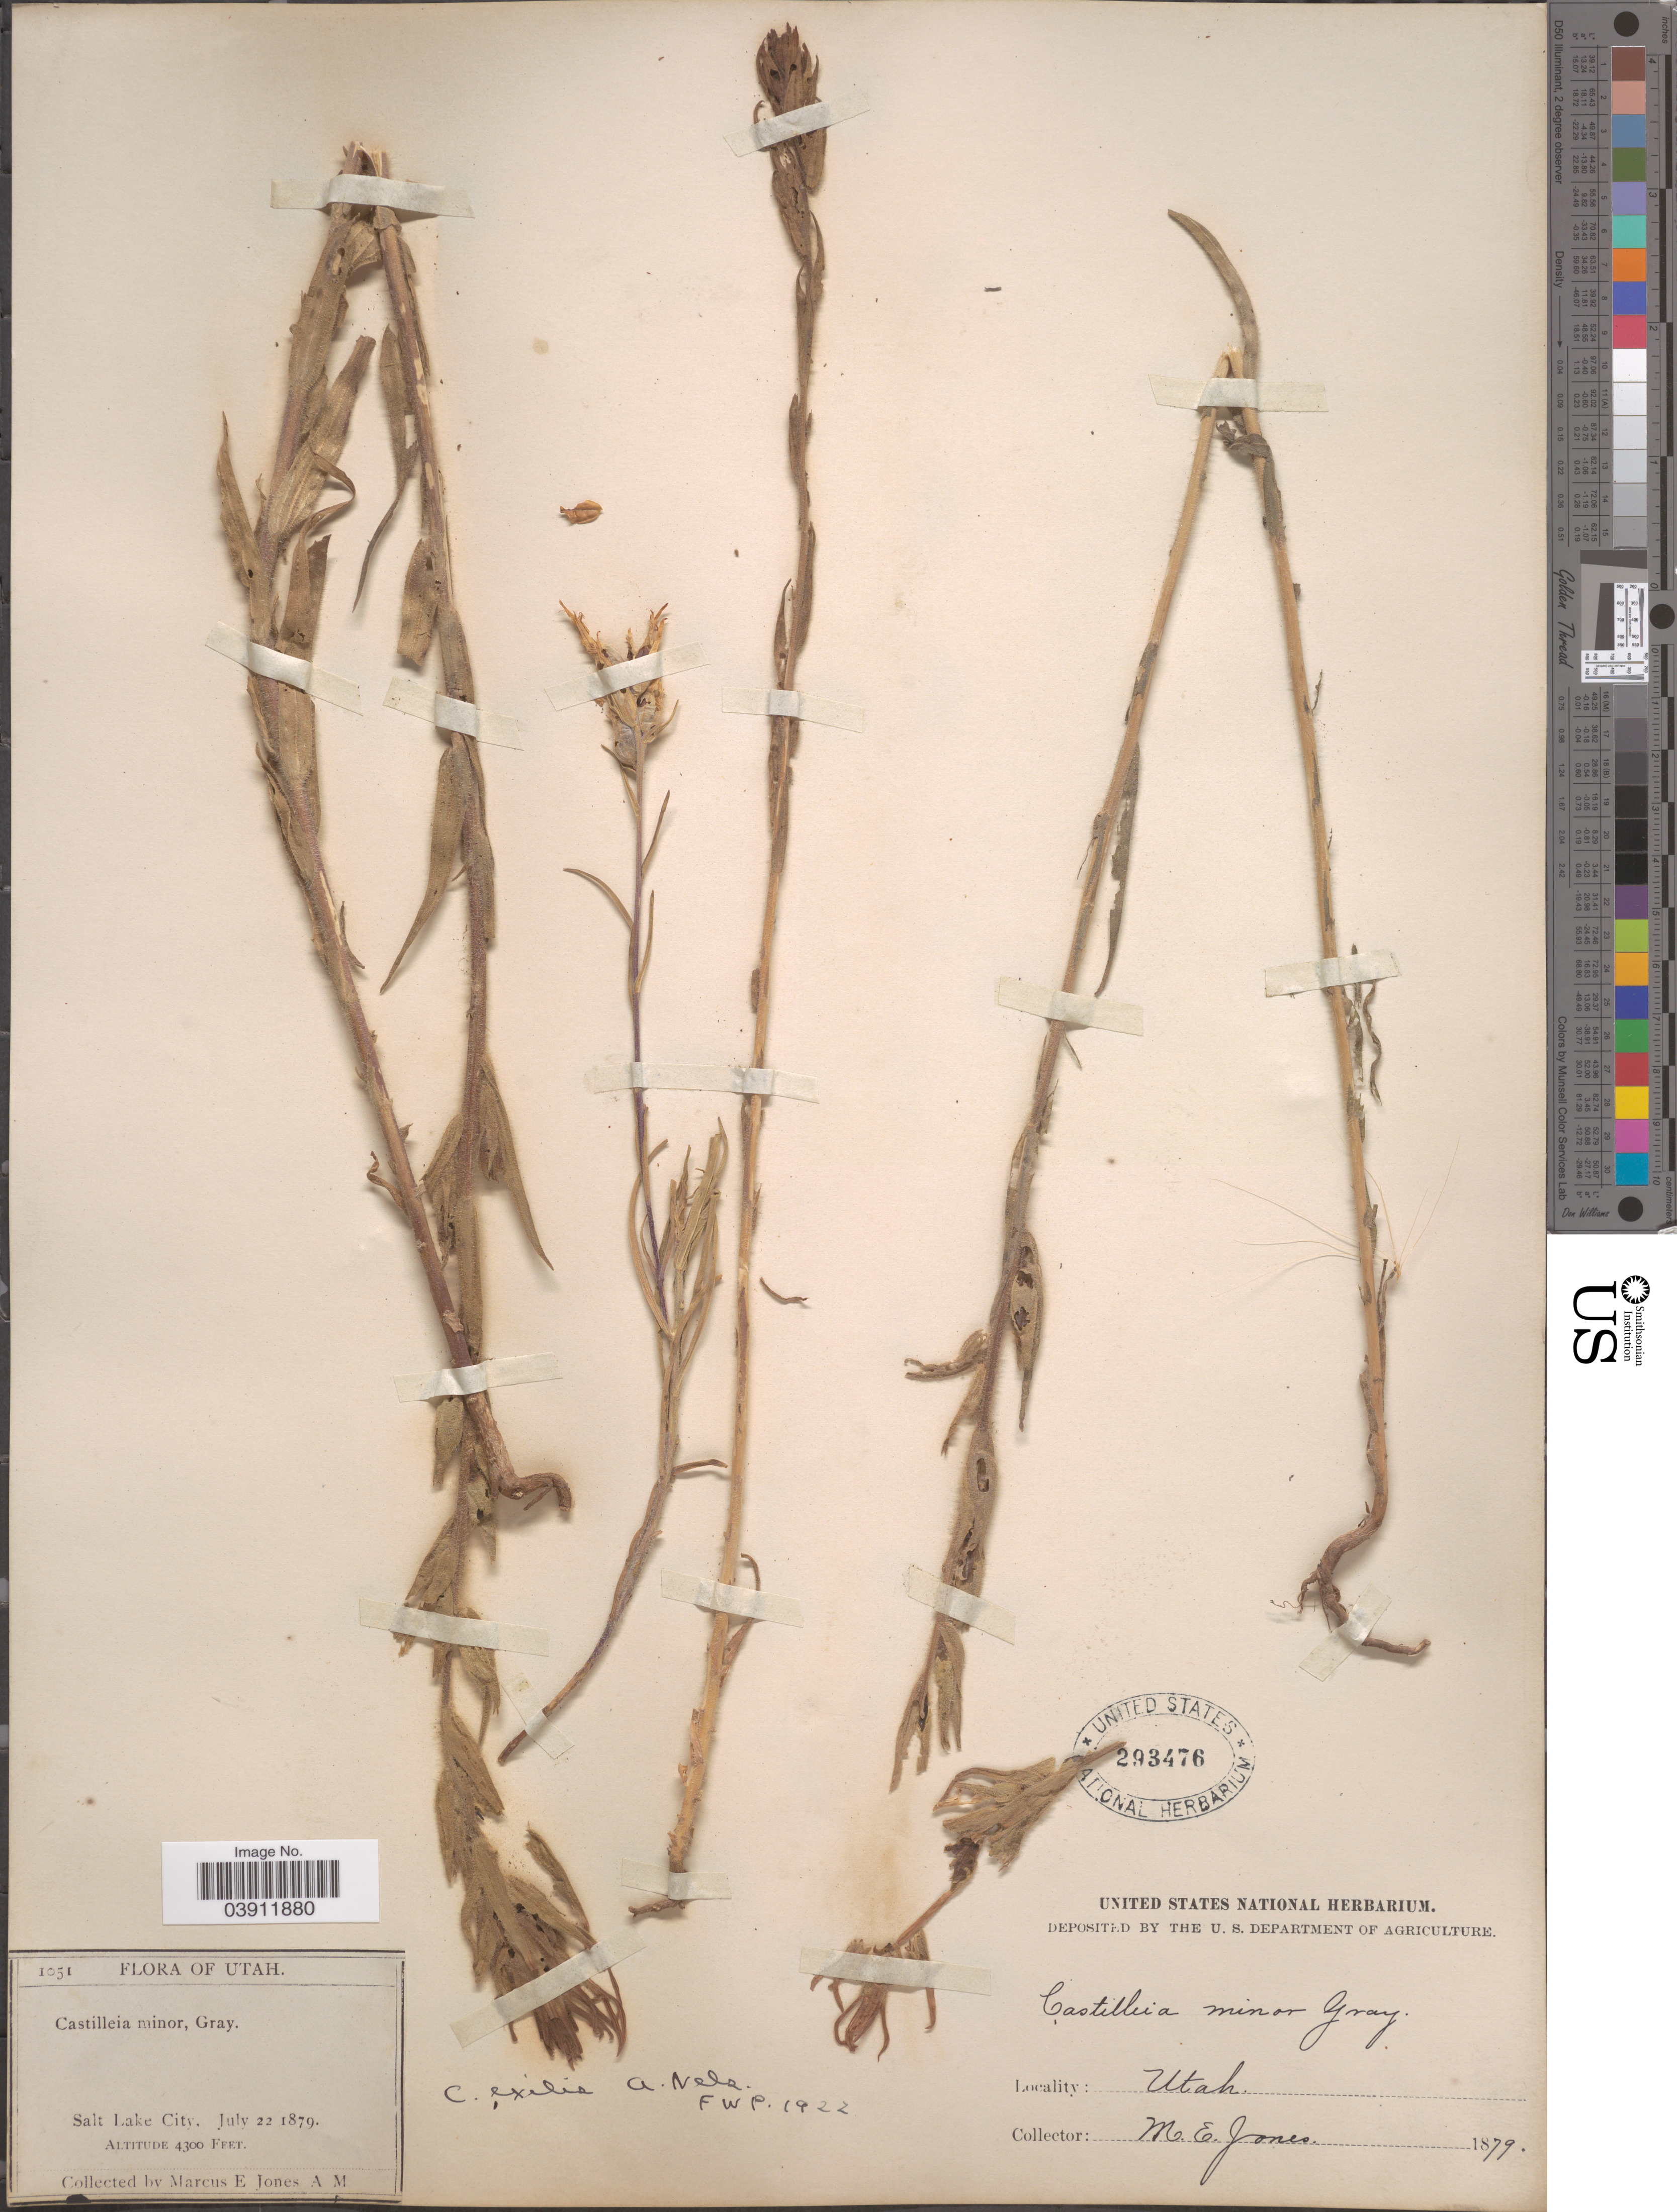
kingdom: Plantae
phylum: Tracheophyta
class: Magnoliopsida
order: Lamiales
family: Orobanchaceae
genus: Castilleja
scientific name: Castilleja exilis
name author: A. Nelson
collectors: M. E. Jones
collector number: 1051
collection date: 1879-07-22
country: United States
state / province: Utah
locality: Salt Lake City.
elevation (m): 1311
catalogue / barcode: US 293476